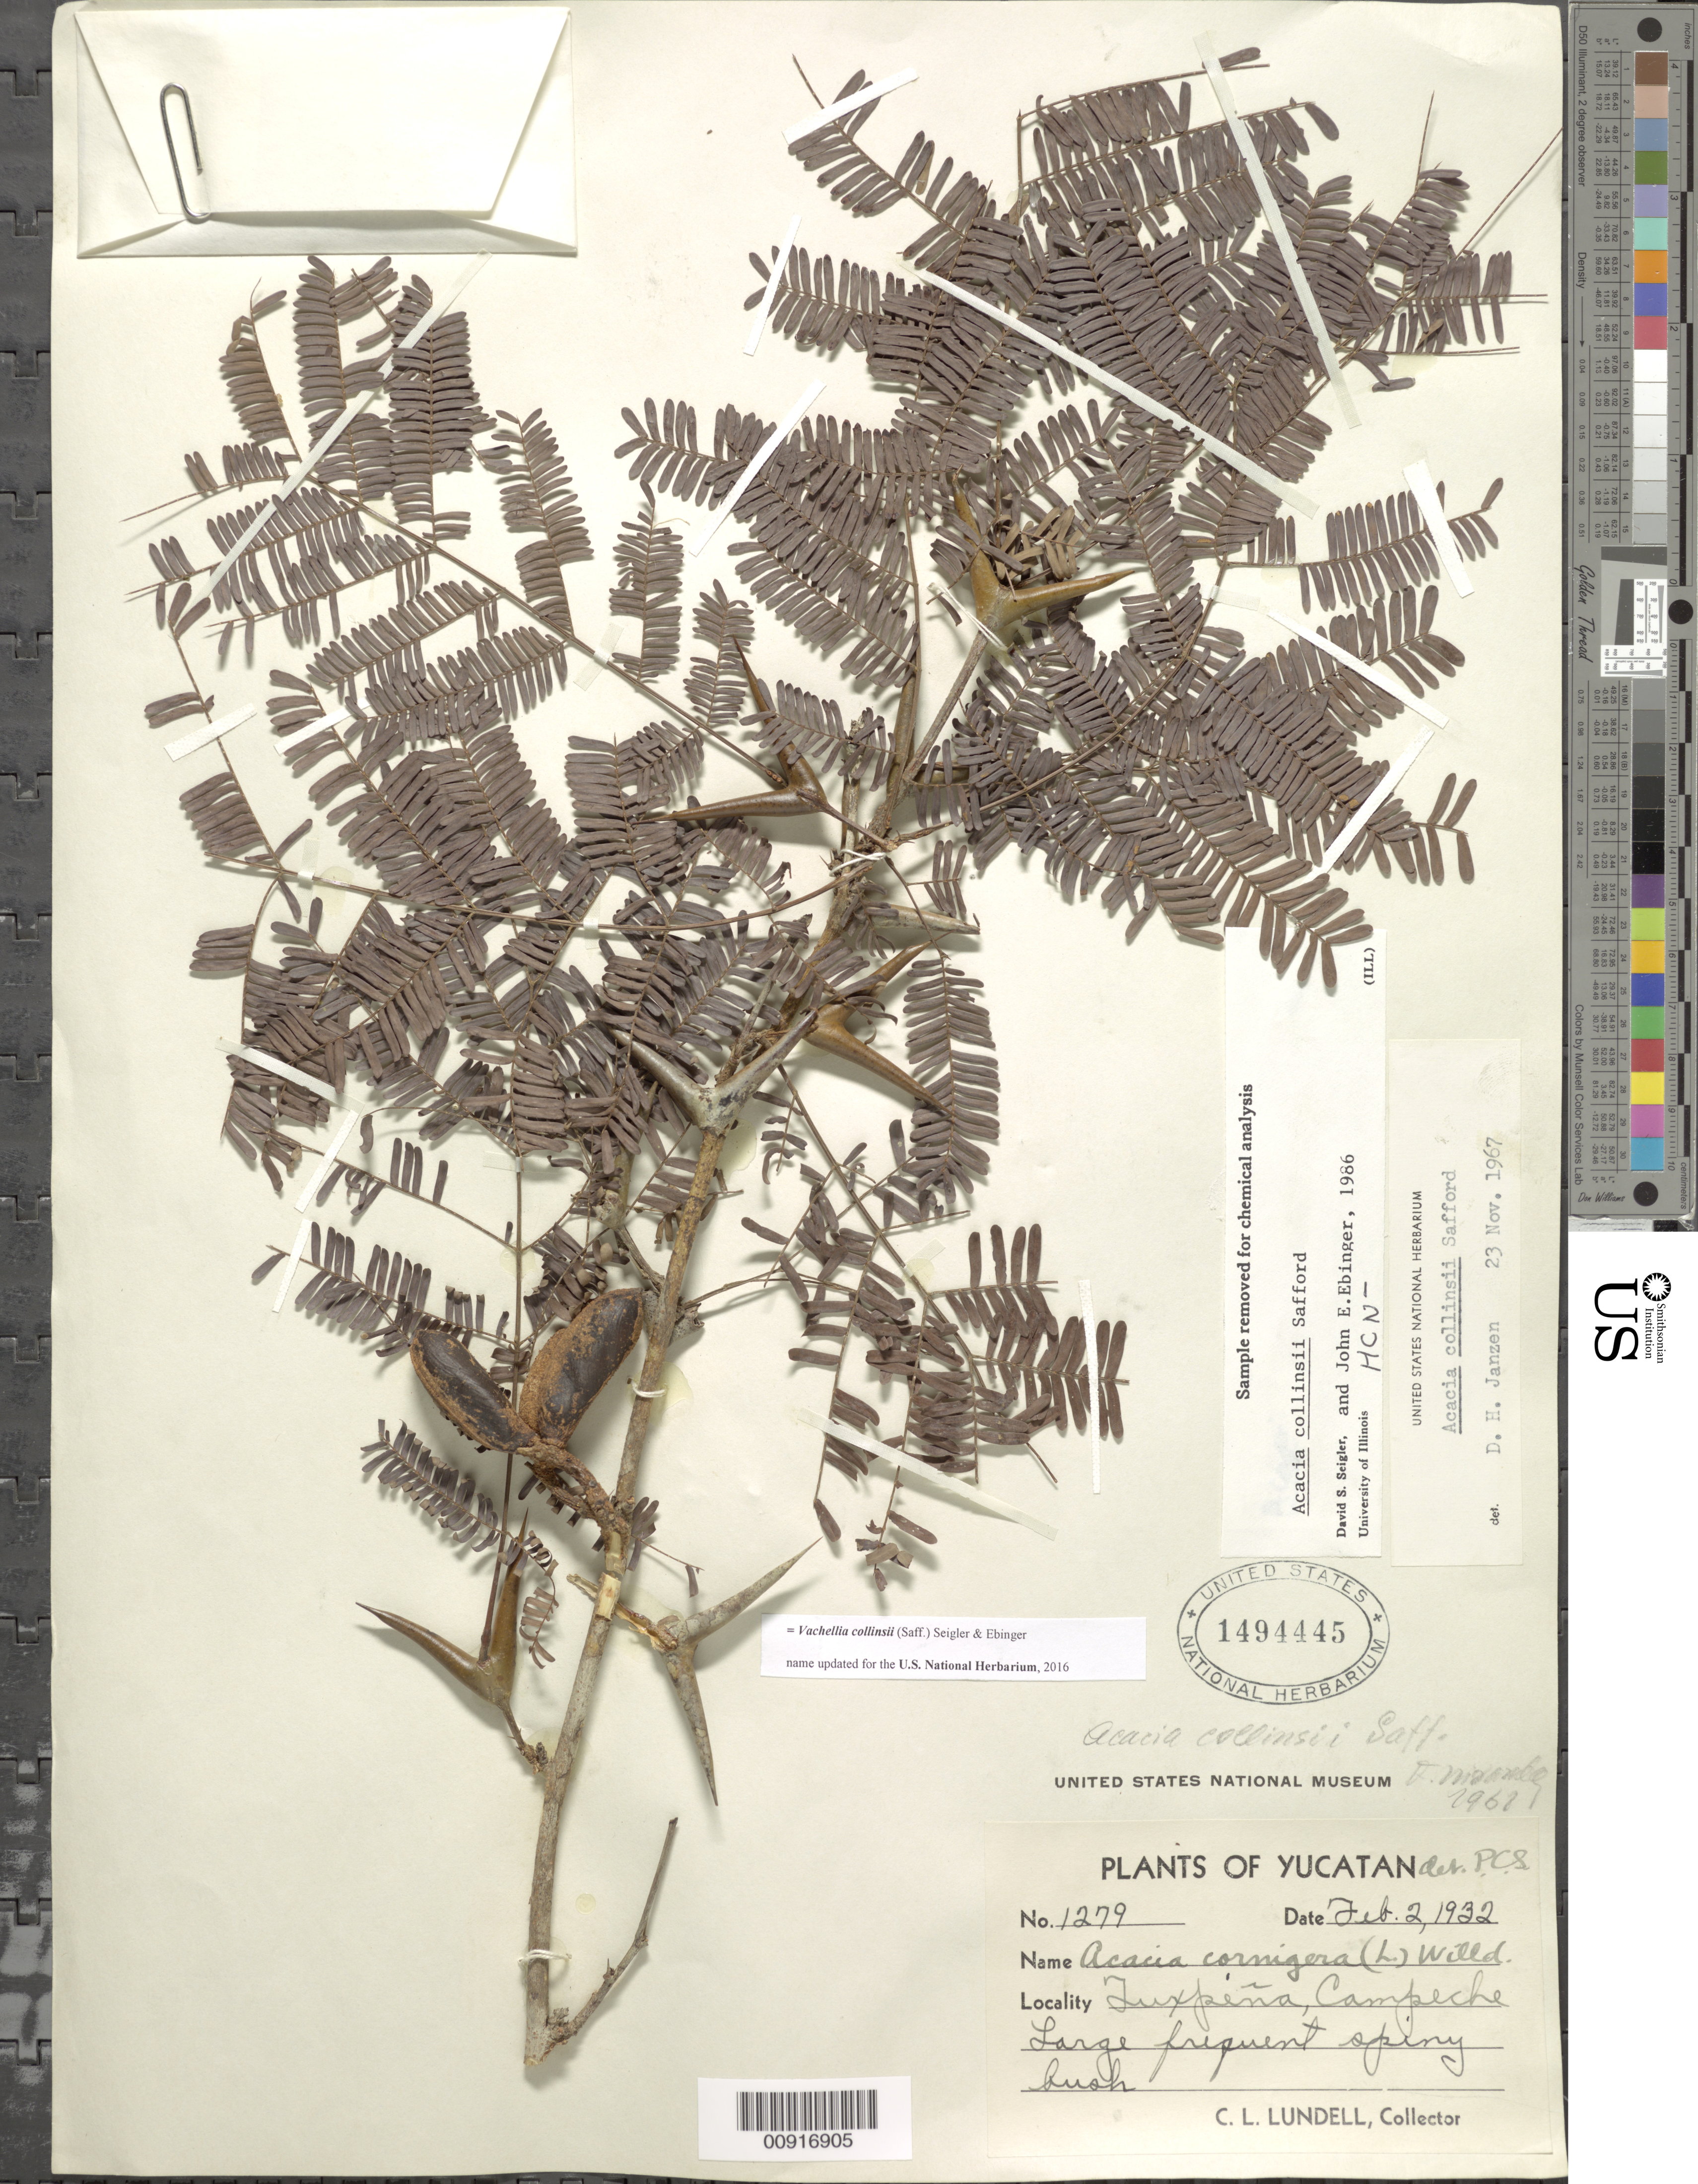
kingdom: Plantae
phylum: Tracheophyta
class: Magnoliopsida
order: Fabales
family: Fabaceae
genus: Vachellia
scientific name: Vachellia collinsii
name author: (Saff.) Seigler & Ebinger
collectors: C. L. Lundell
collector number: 1279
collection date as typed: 02 Feb 1932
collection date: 1932-02-02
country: Mexico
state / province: Campeche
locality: Tuxpeña, Campeche.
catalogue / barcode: US 1494445